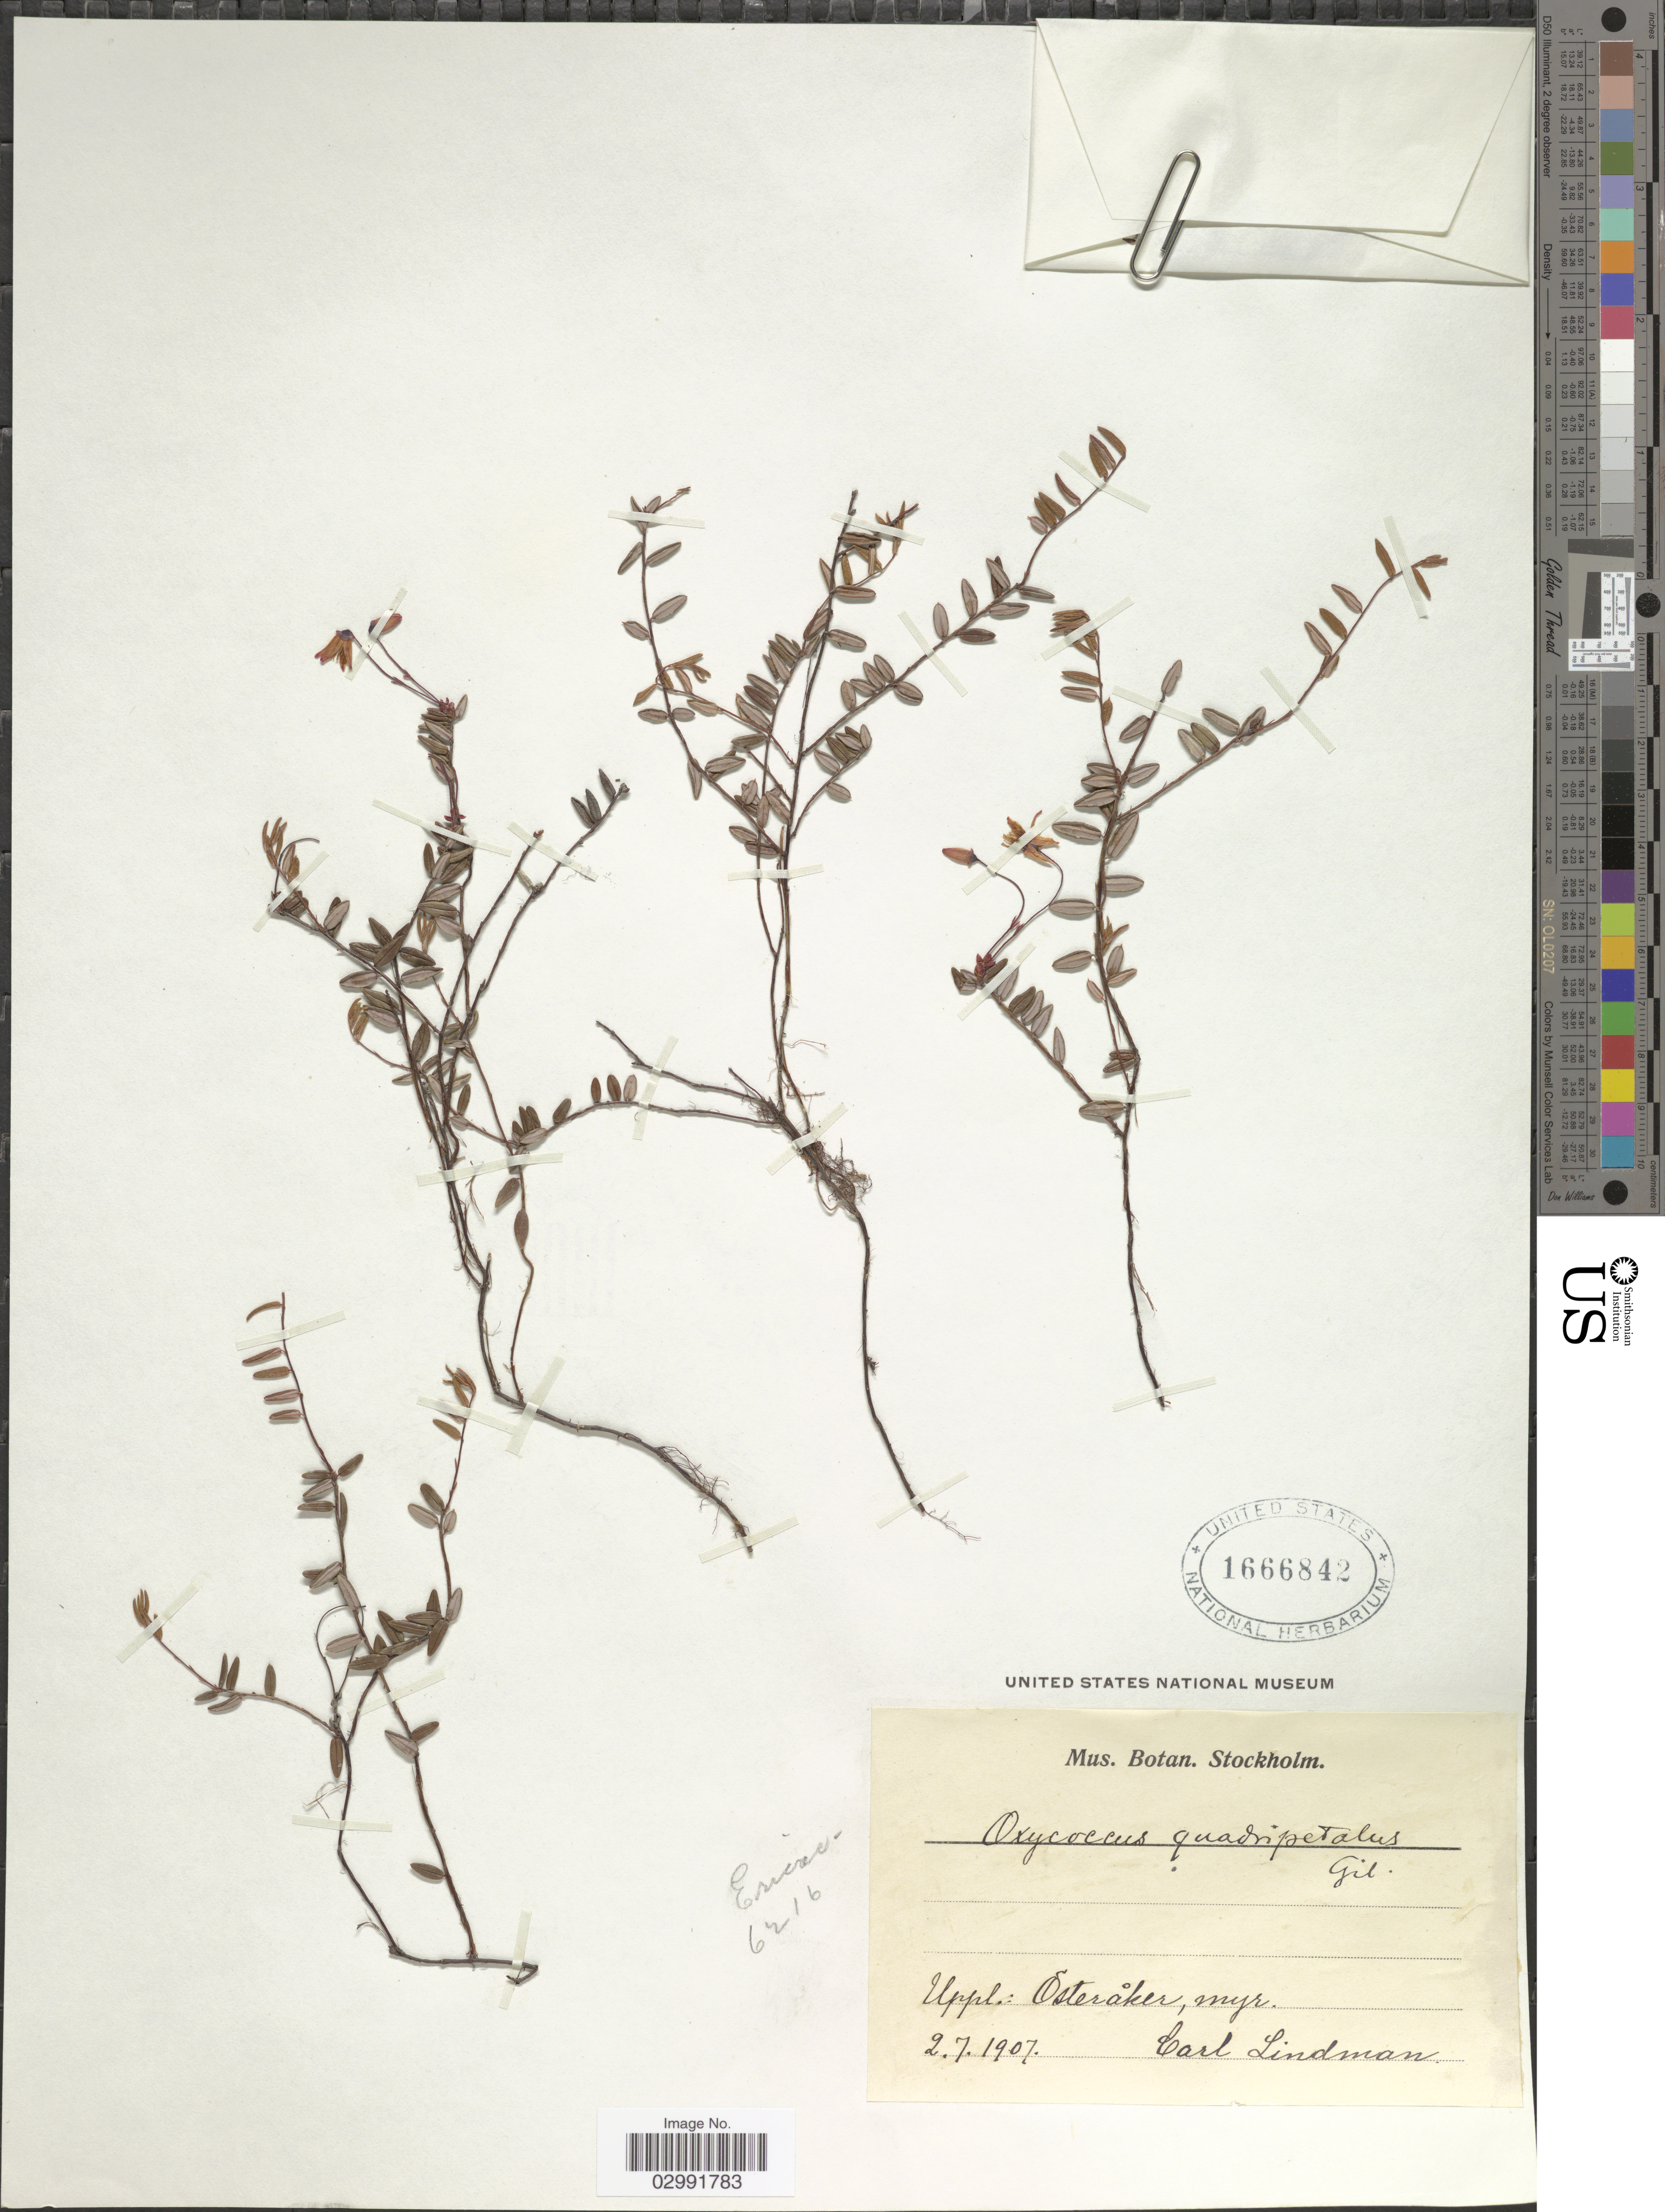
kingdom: Plantae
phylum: Tracheophyta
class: Magnoliopsida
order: Ericales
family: Ericaceae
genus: Vaccinium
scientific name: Vaccinium oxycoccos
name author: L.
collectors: C. A. M. Lindman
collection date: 1907-07-02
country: Sweden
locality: Uppl.: Osteråker, myr.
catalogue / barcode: US 1666842